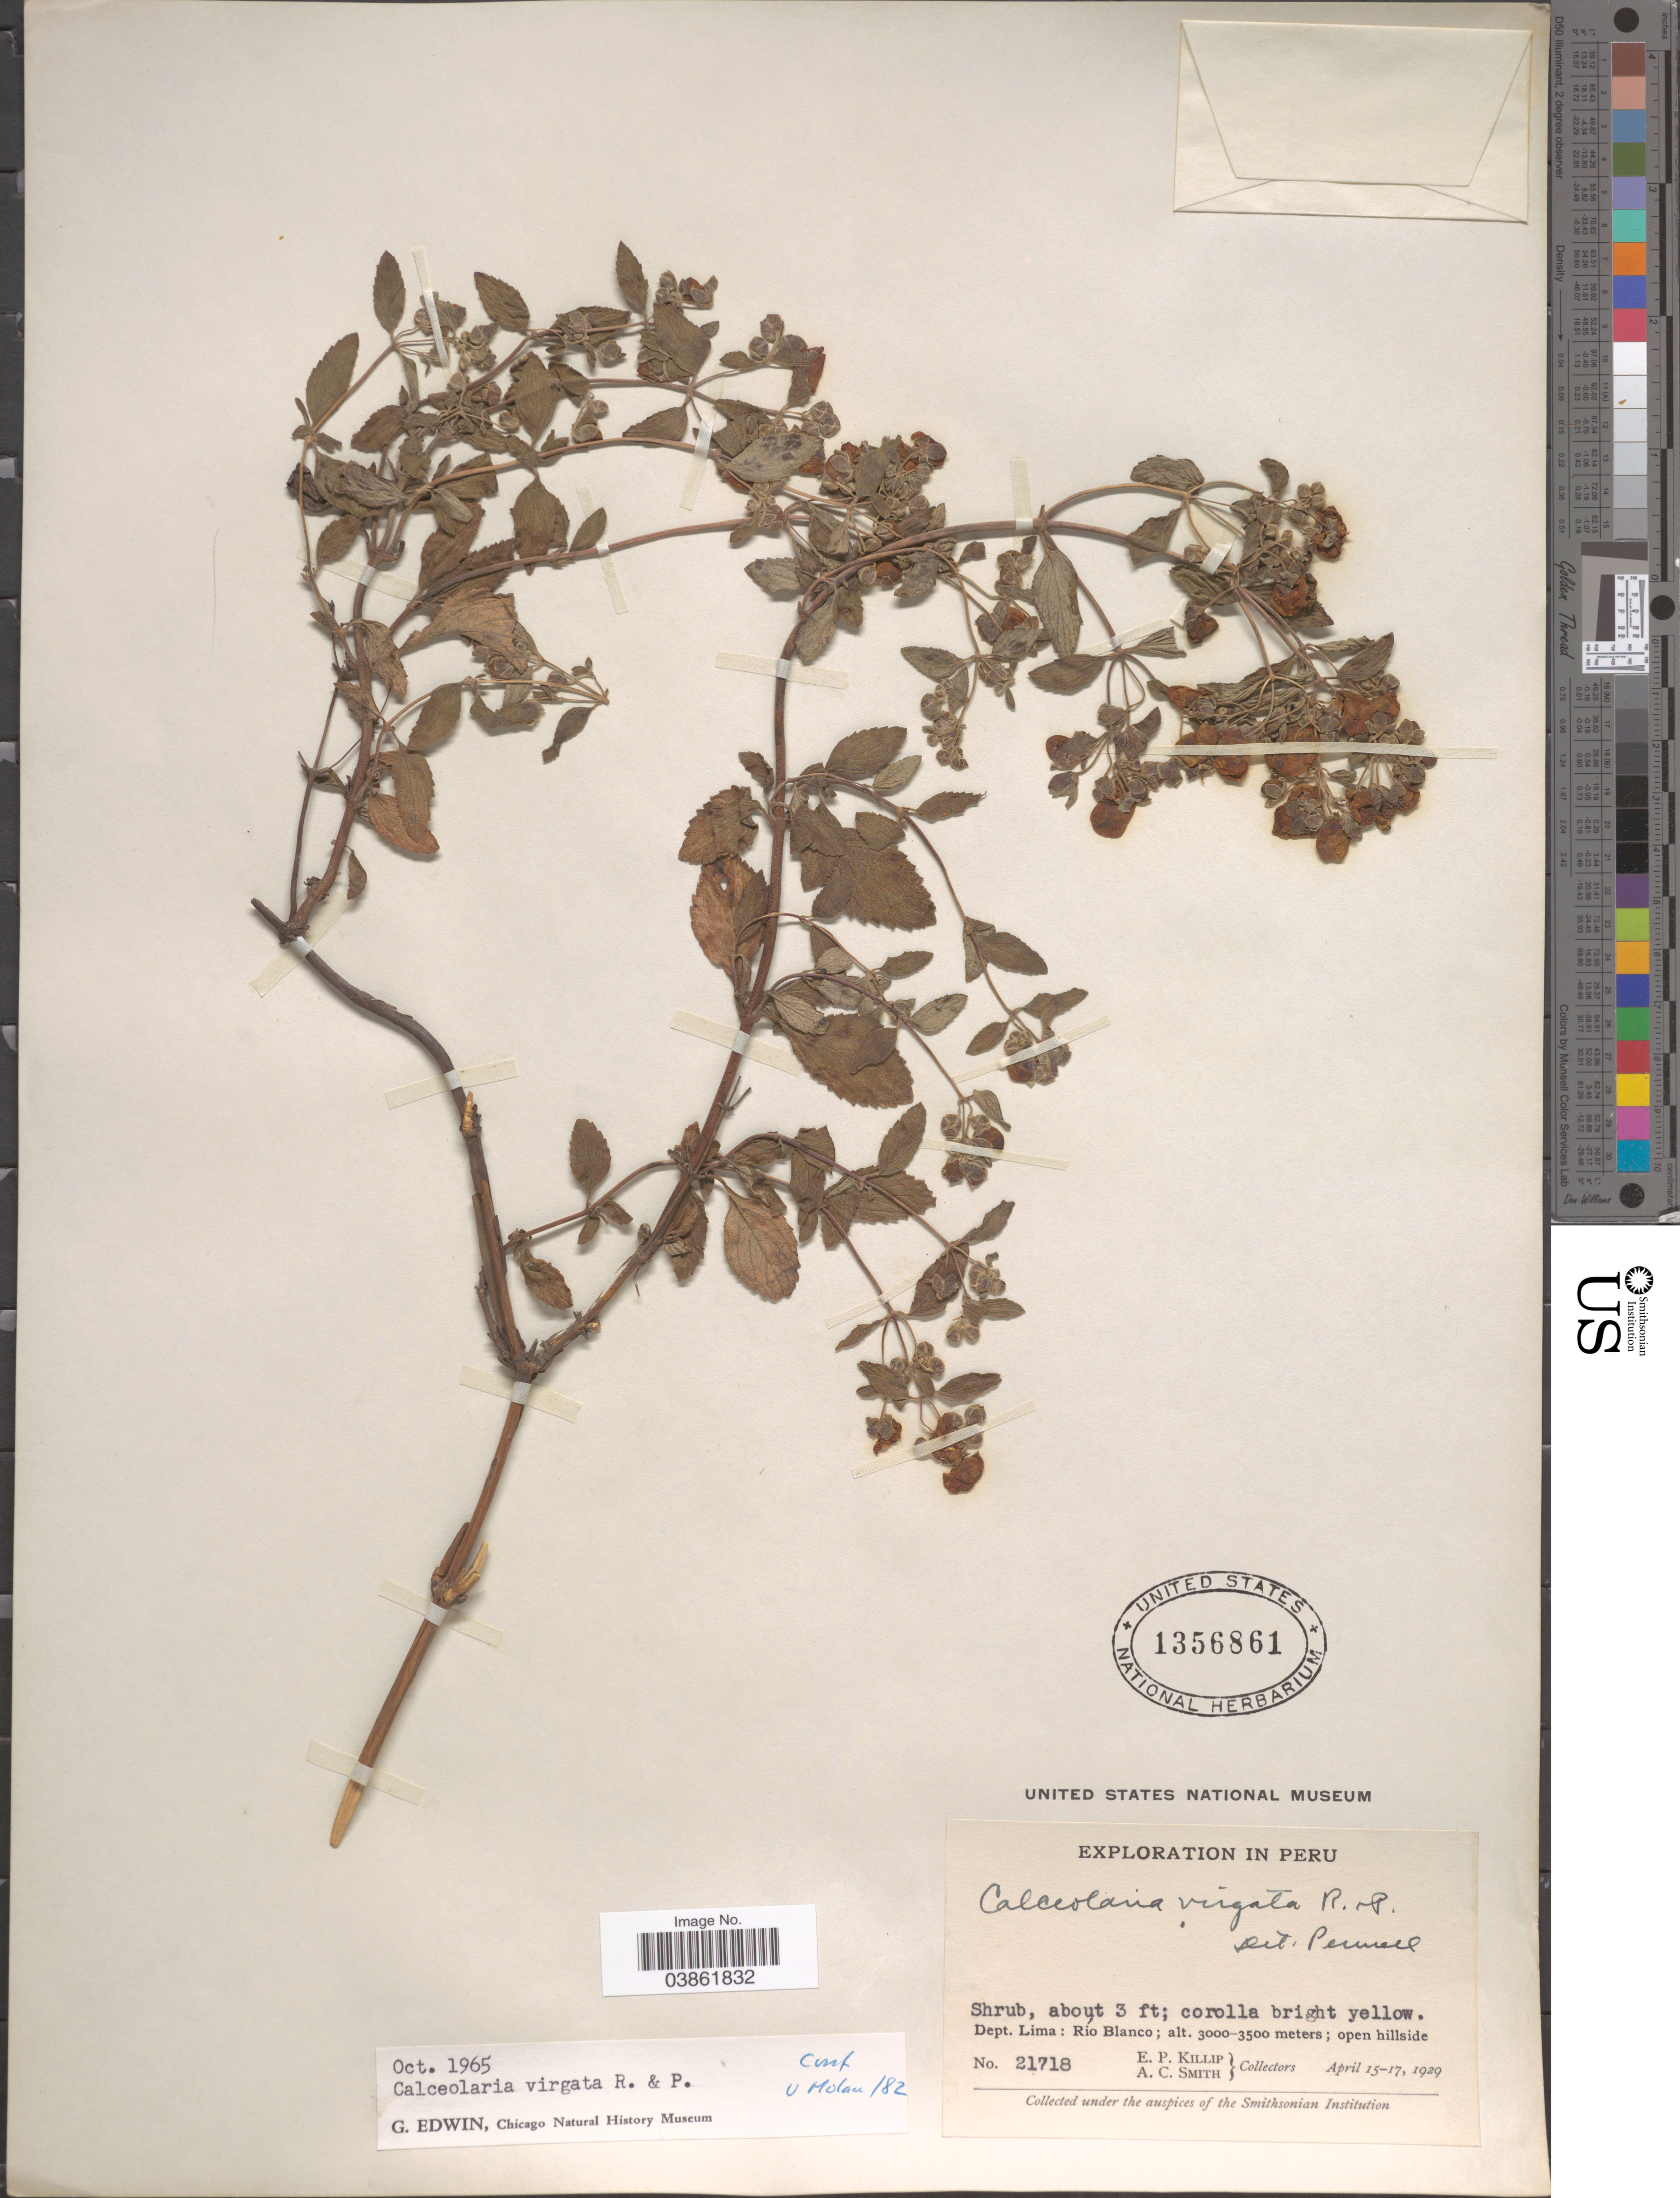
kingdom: Plantae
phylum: Tracheophyta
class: Magnoliopsida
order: Lamiales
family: Calceolariaceae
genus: Calceolaria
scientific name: Calceolaria virgata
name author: Ruiz & Pav.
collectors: E. P. Killip & A. C. Smith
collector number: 21718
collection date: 1929-04-15/1929-04-17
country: Peru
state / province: Lima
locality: Dept. Lima: Río Blanco.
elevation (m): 3000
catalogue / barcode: US 1356861